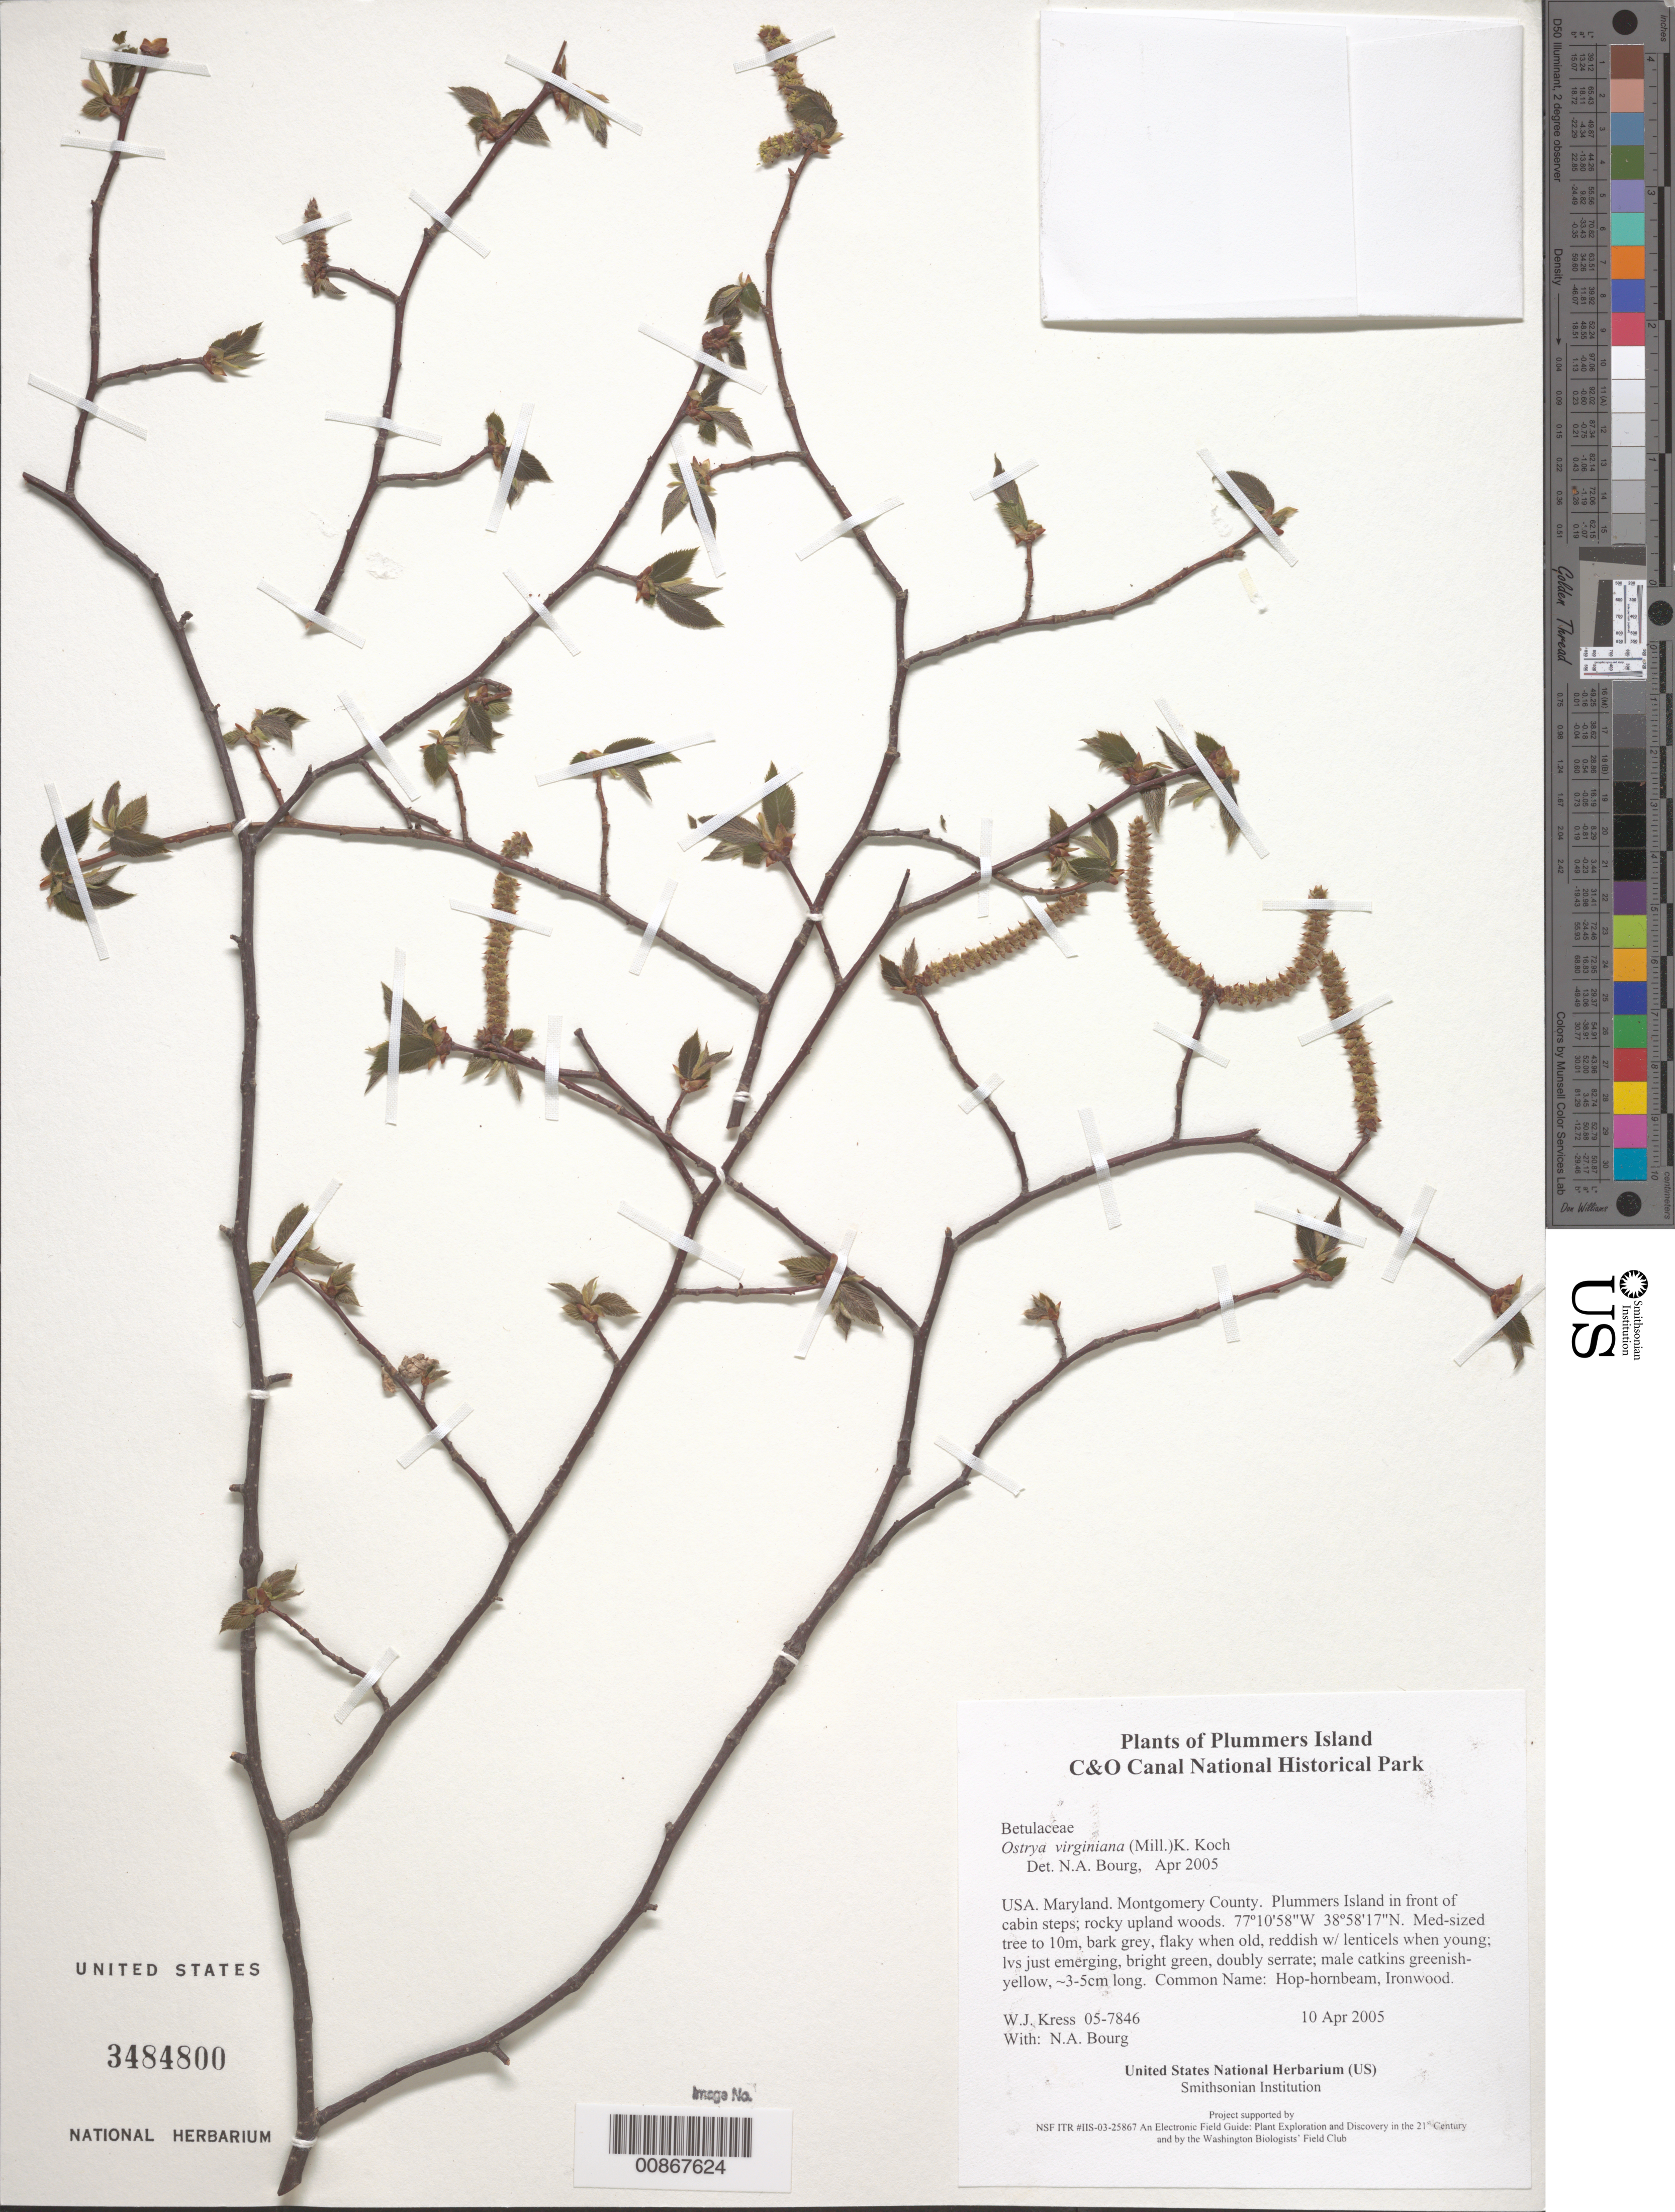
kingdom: Plantae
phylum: Tracheophyta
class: Magnoliopsida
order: Fagales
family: Betulaceae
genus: Ostrya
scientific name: Ostrya virginiana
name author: (Mill.) K. Koch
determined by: Bourg, N. A.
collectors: W. J. Kress & N. A. Bourg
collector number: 05-7846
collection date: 2005-04-10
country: United States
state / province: Maryland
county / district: Montgomery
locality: Chesapeake and Ohio Canal National Historical Park, Plummers Island in front of cabin steps; rocky upland woods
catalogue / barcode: US 3484800